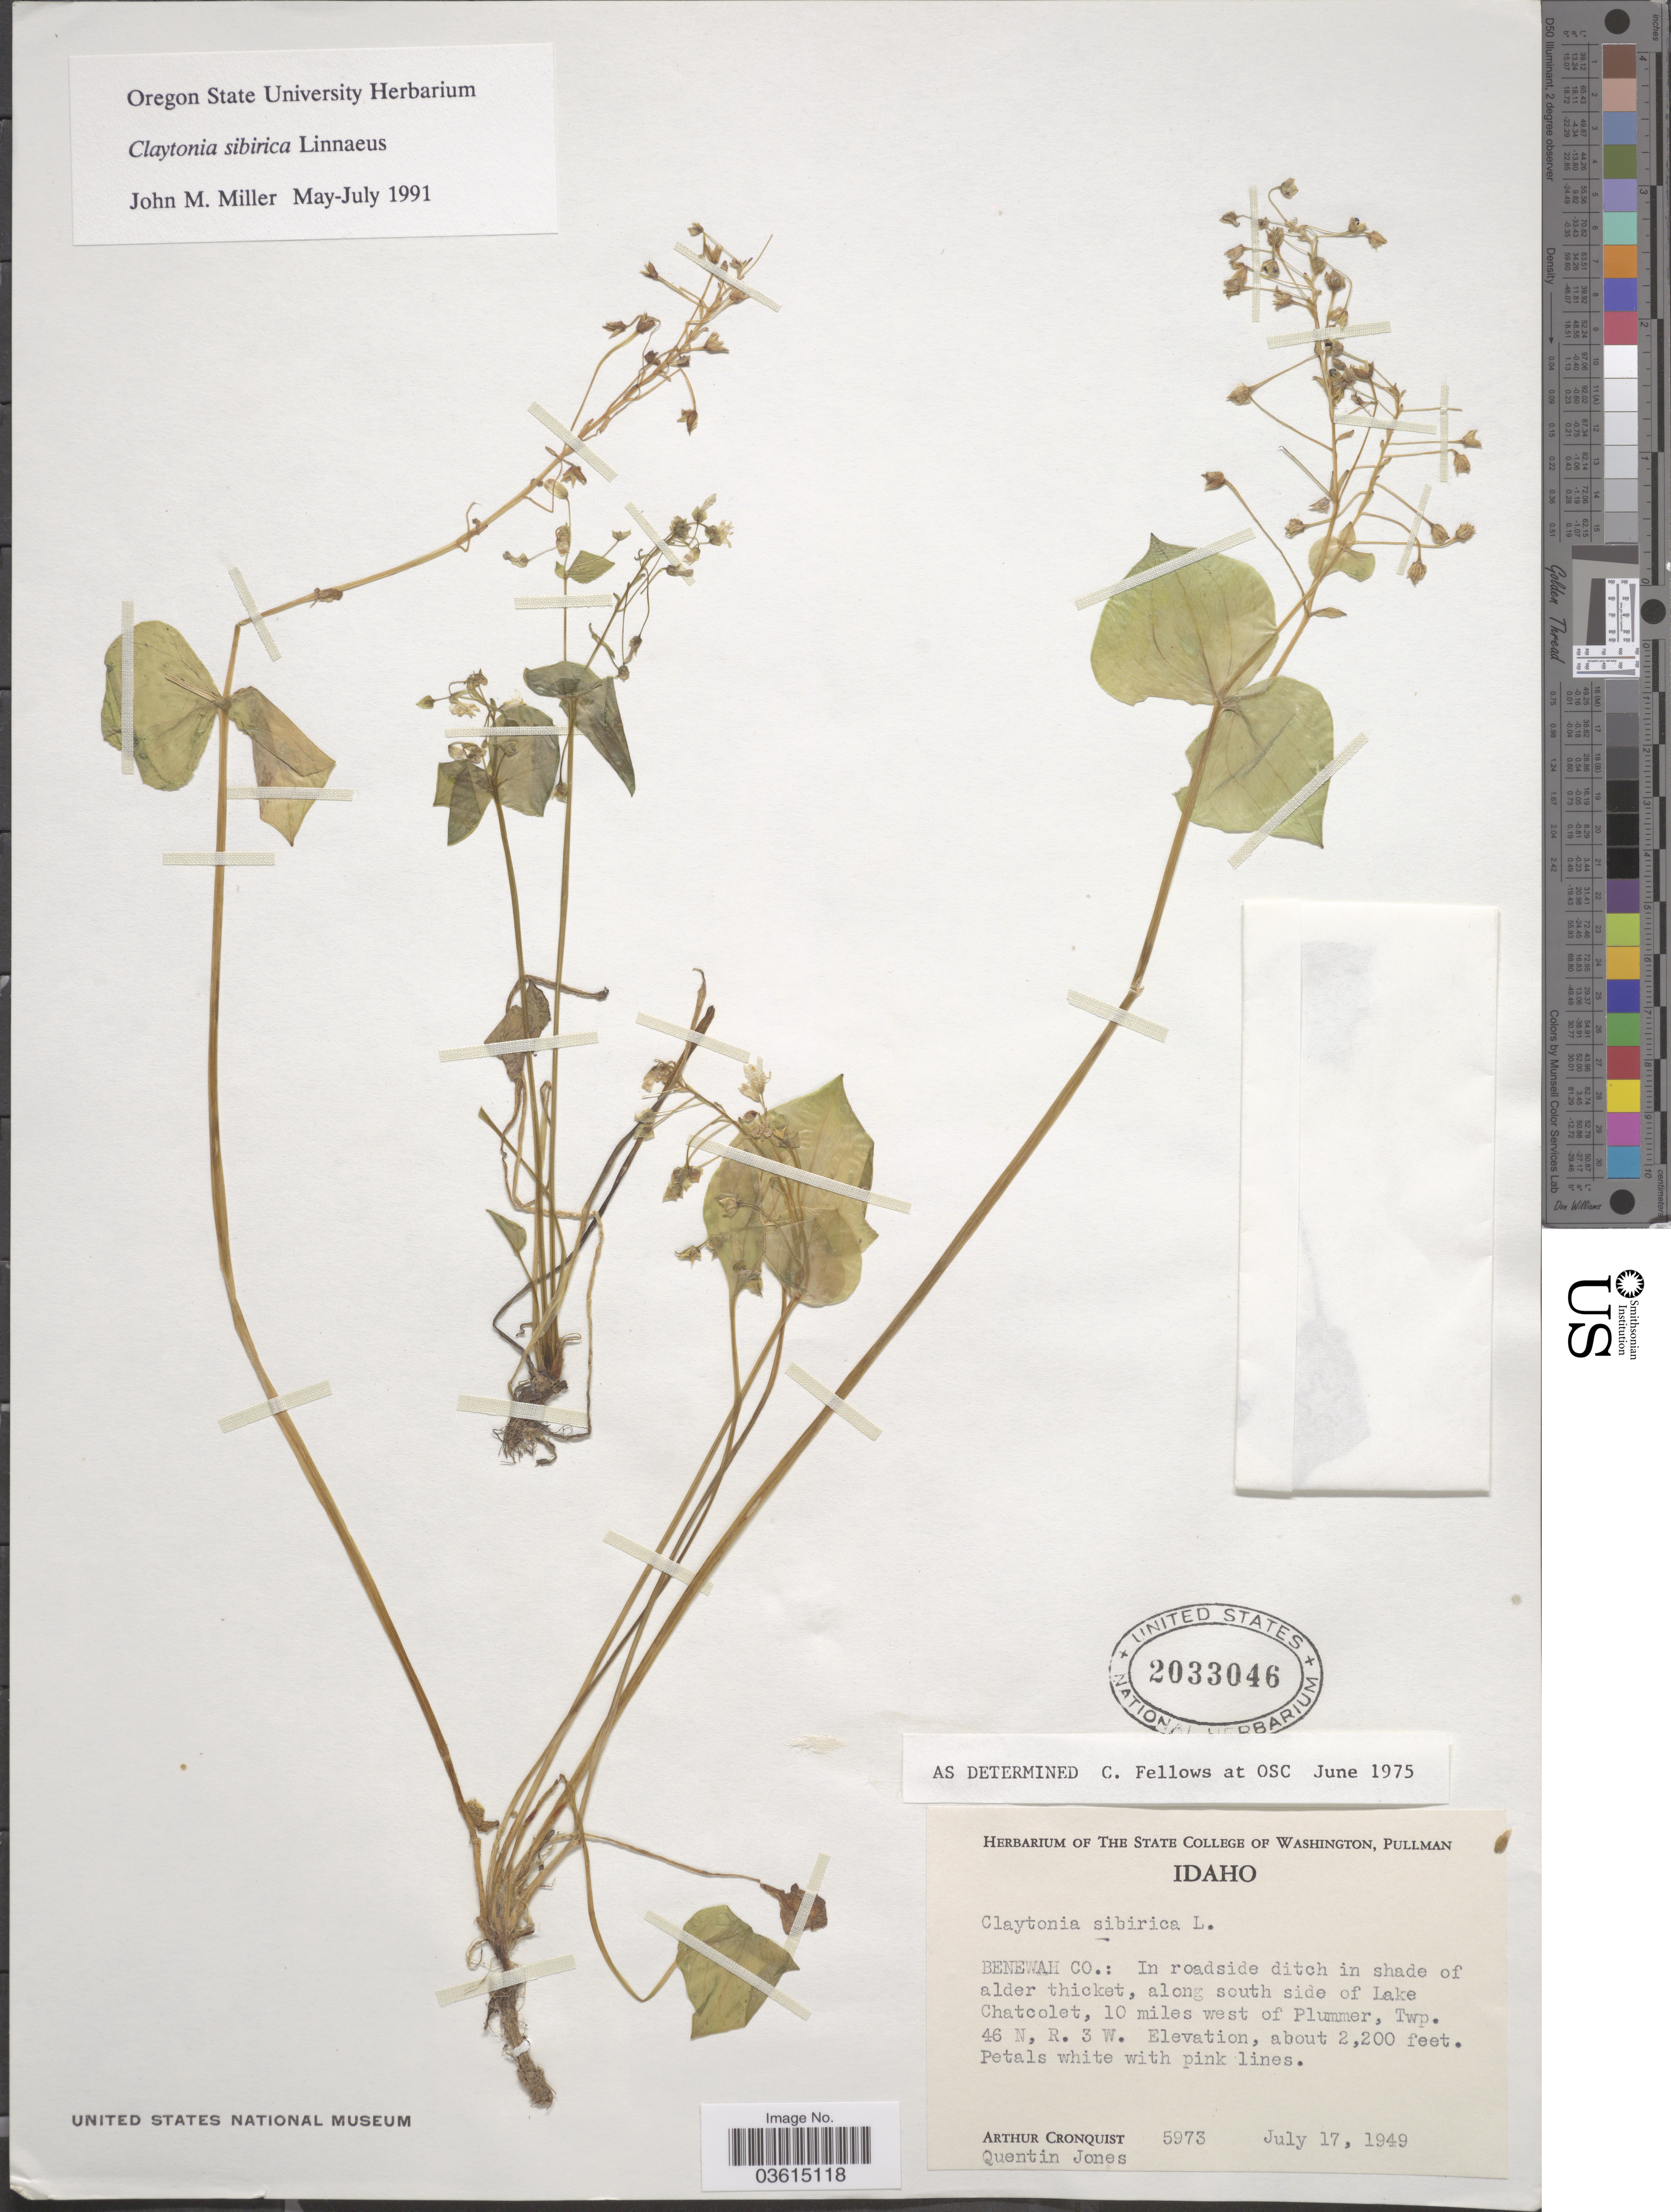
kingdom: Plantae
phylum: Tracheophyta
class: Magnoliopsida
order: Caryophyllales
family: Montiaceae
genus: Claytonia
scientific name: Claytonia sibirica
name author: L.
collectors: A. J. Cronquist & Q. Jones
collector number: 5973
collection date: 1949-07-17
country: United States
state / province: Idaho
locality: Benewah Co.: In roadside ditch in shade of alder thicket, along south side of Lake Chatcolet, 10 miles west of Plummer, Twp. 46 N, R. 3 W.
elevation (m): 671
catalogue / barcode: US 2033046